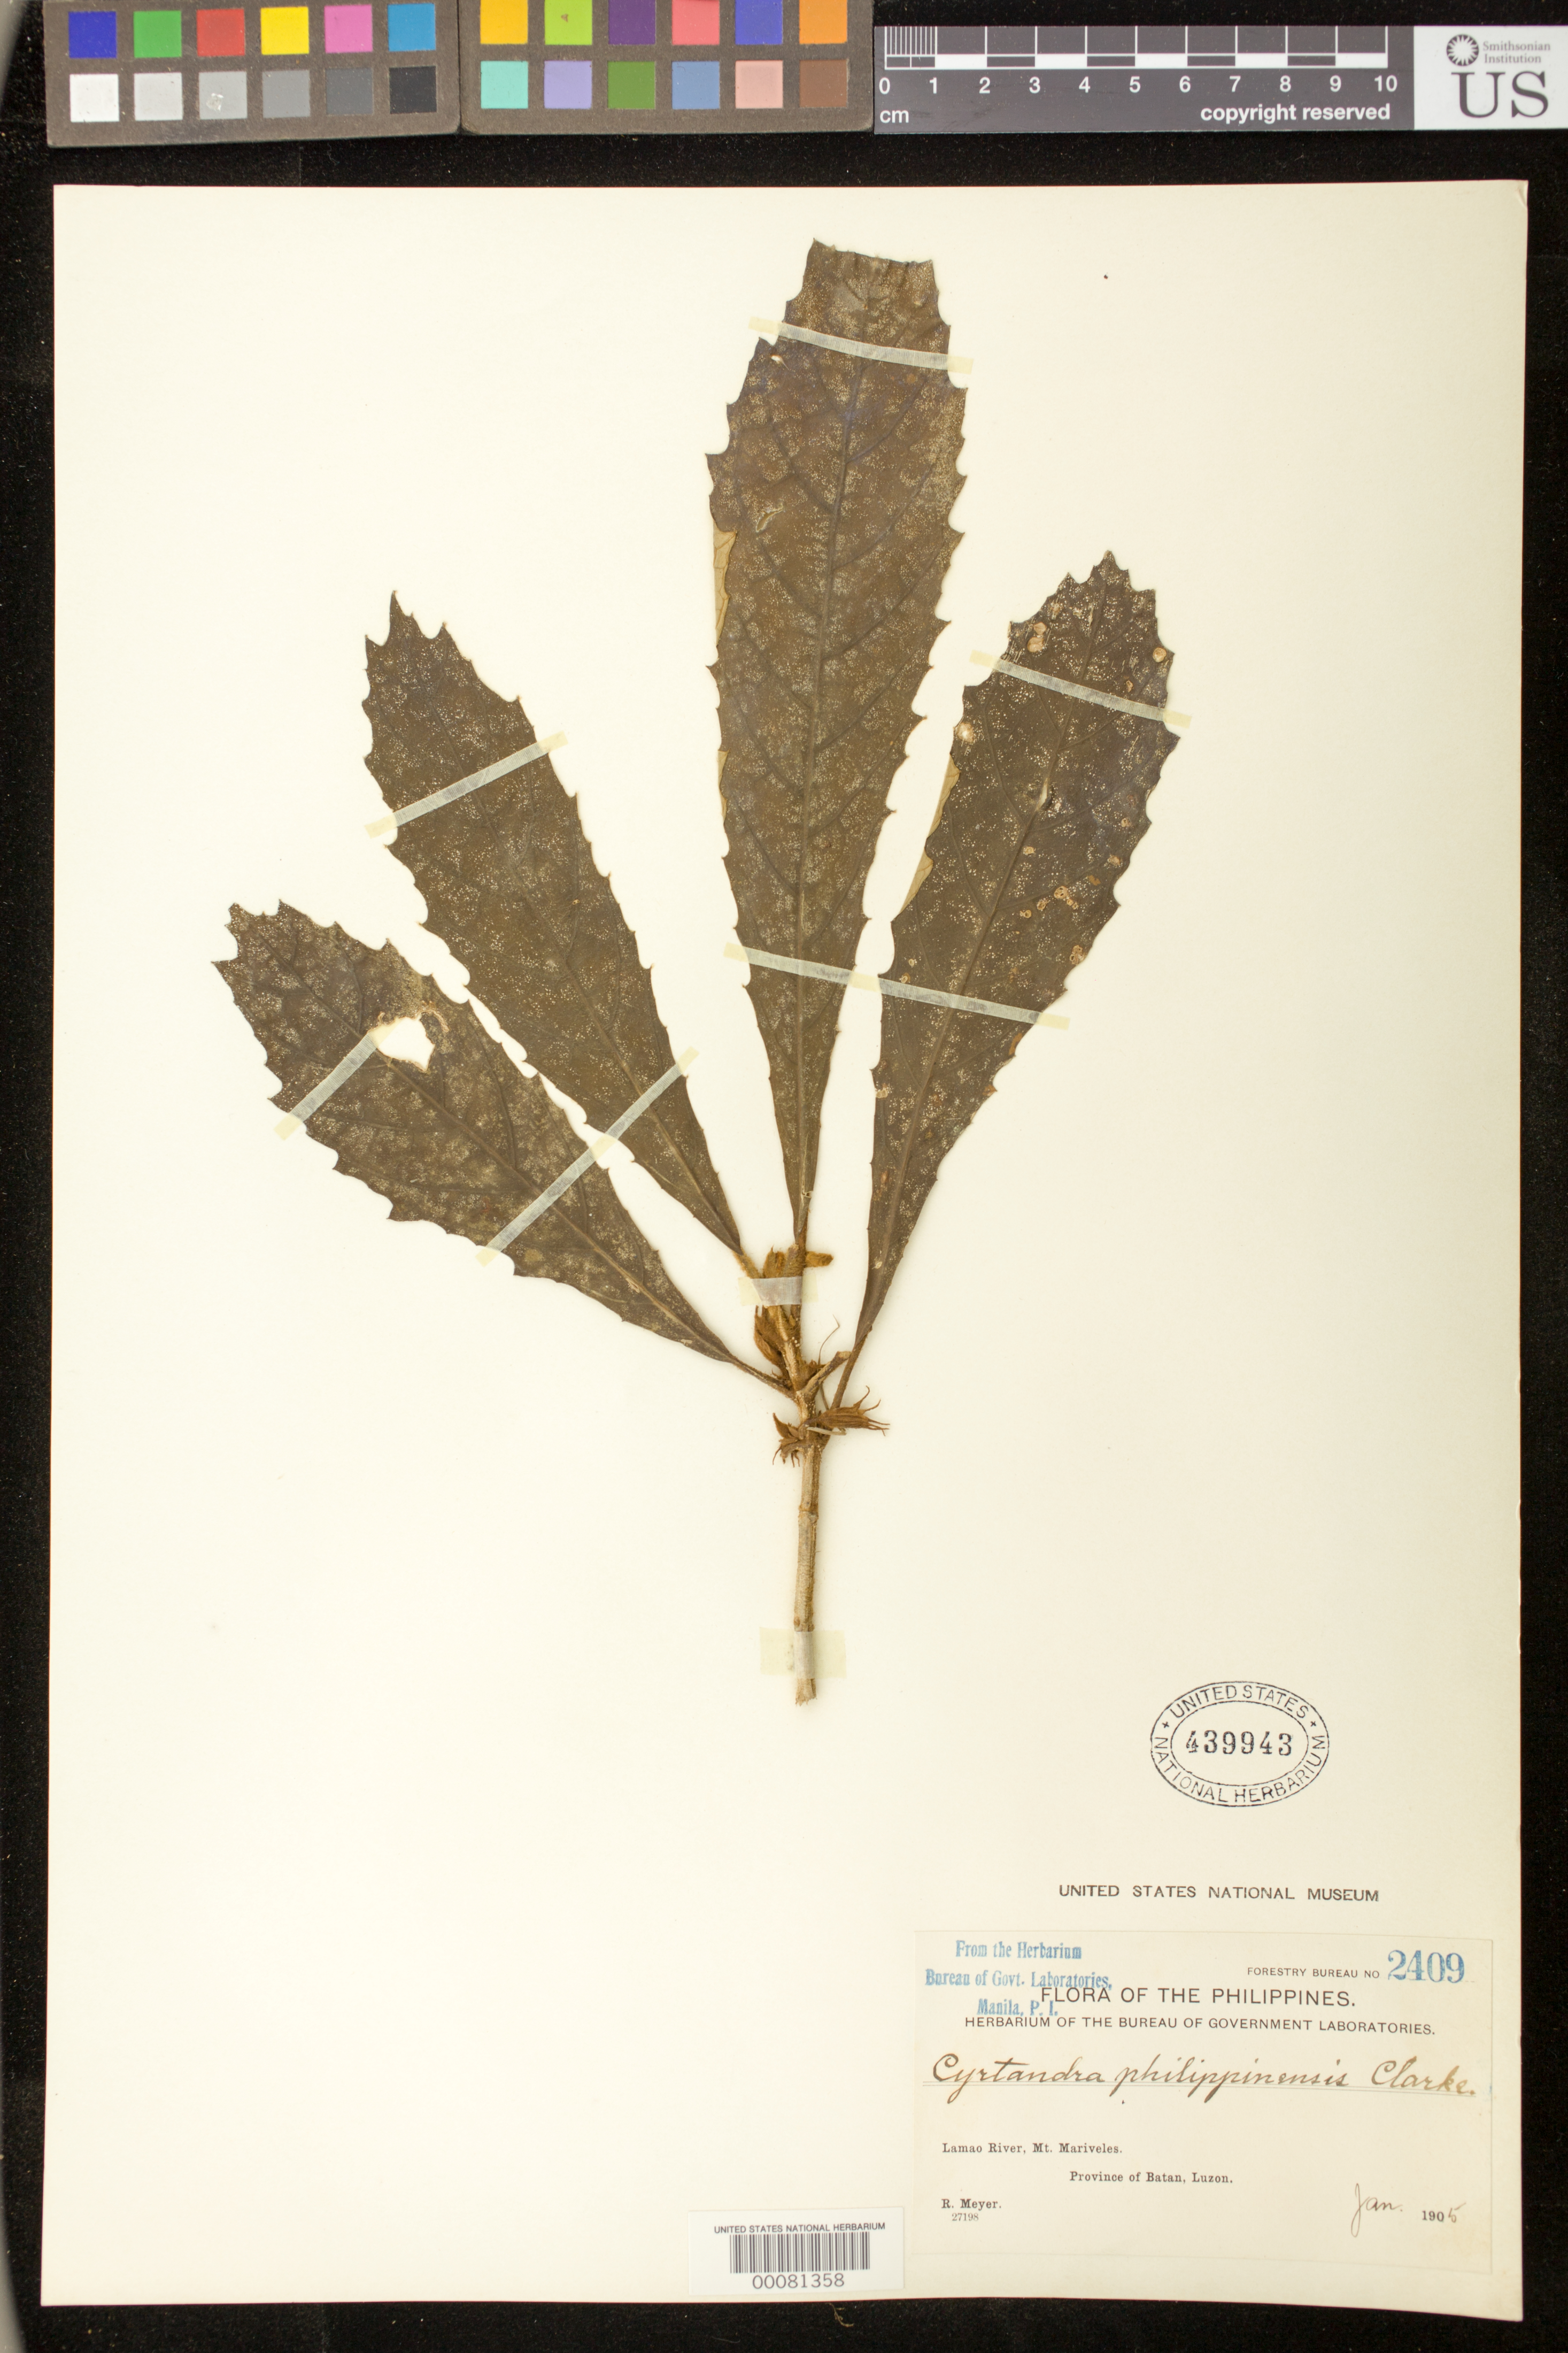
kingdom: Plantae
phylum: Tracheophyta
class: Magnoliopsida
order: Lamiales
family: Gesneriaceae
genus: Cyrtandra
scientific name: Cyrtandra incisa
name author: C.B. Clarke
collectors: R. Meyer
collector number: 2409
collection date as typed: Jan 1905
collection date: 1905-01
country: Philippines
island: Luzon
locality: Bataan, Lamao river, mt mariveles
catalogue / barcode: US 439943